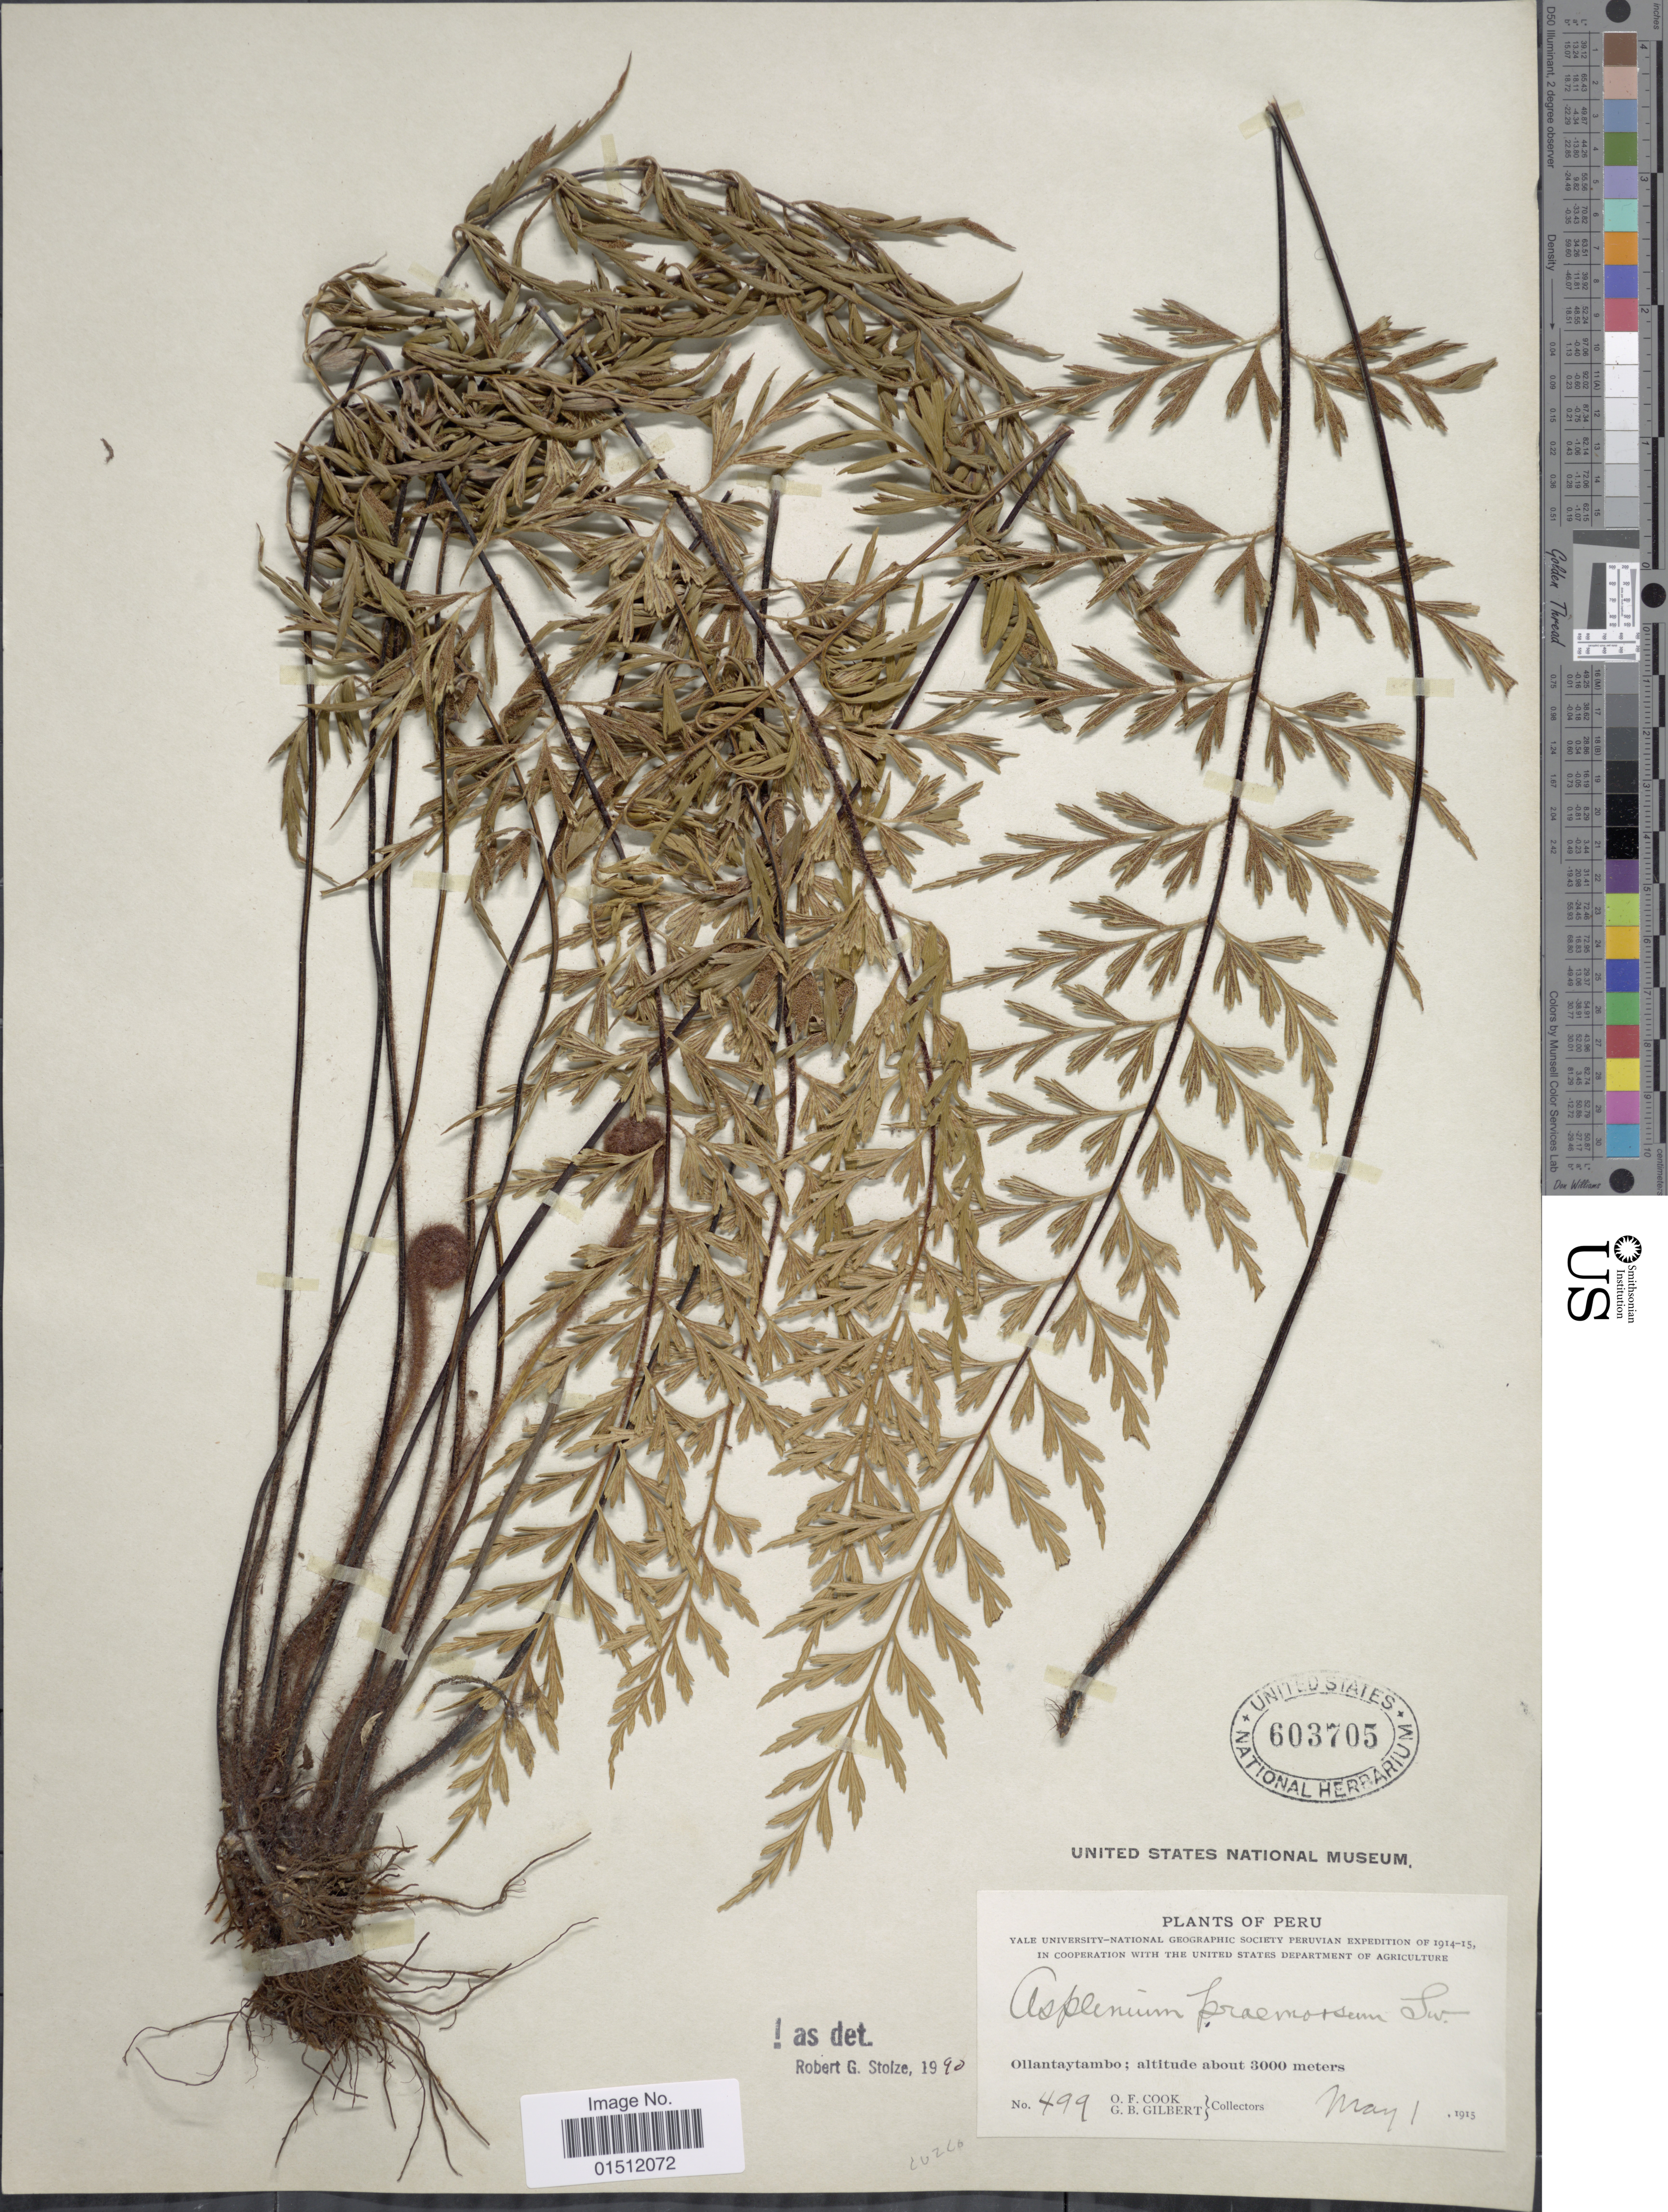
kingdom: Plantae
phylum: Tracheophyta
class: Polypodiopsida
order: Polypodiales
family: Aspleniaceae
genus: Asplenium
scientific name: Asplenium praemorsum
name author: Sw.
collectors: O. F. Cook & G. B. Gilbert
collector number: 499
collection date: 1915-05-01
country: Peru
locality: Ollantaytambo.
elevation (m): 3000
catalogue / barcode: US 603705